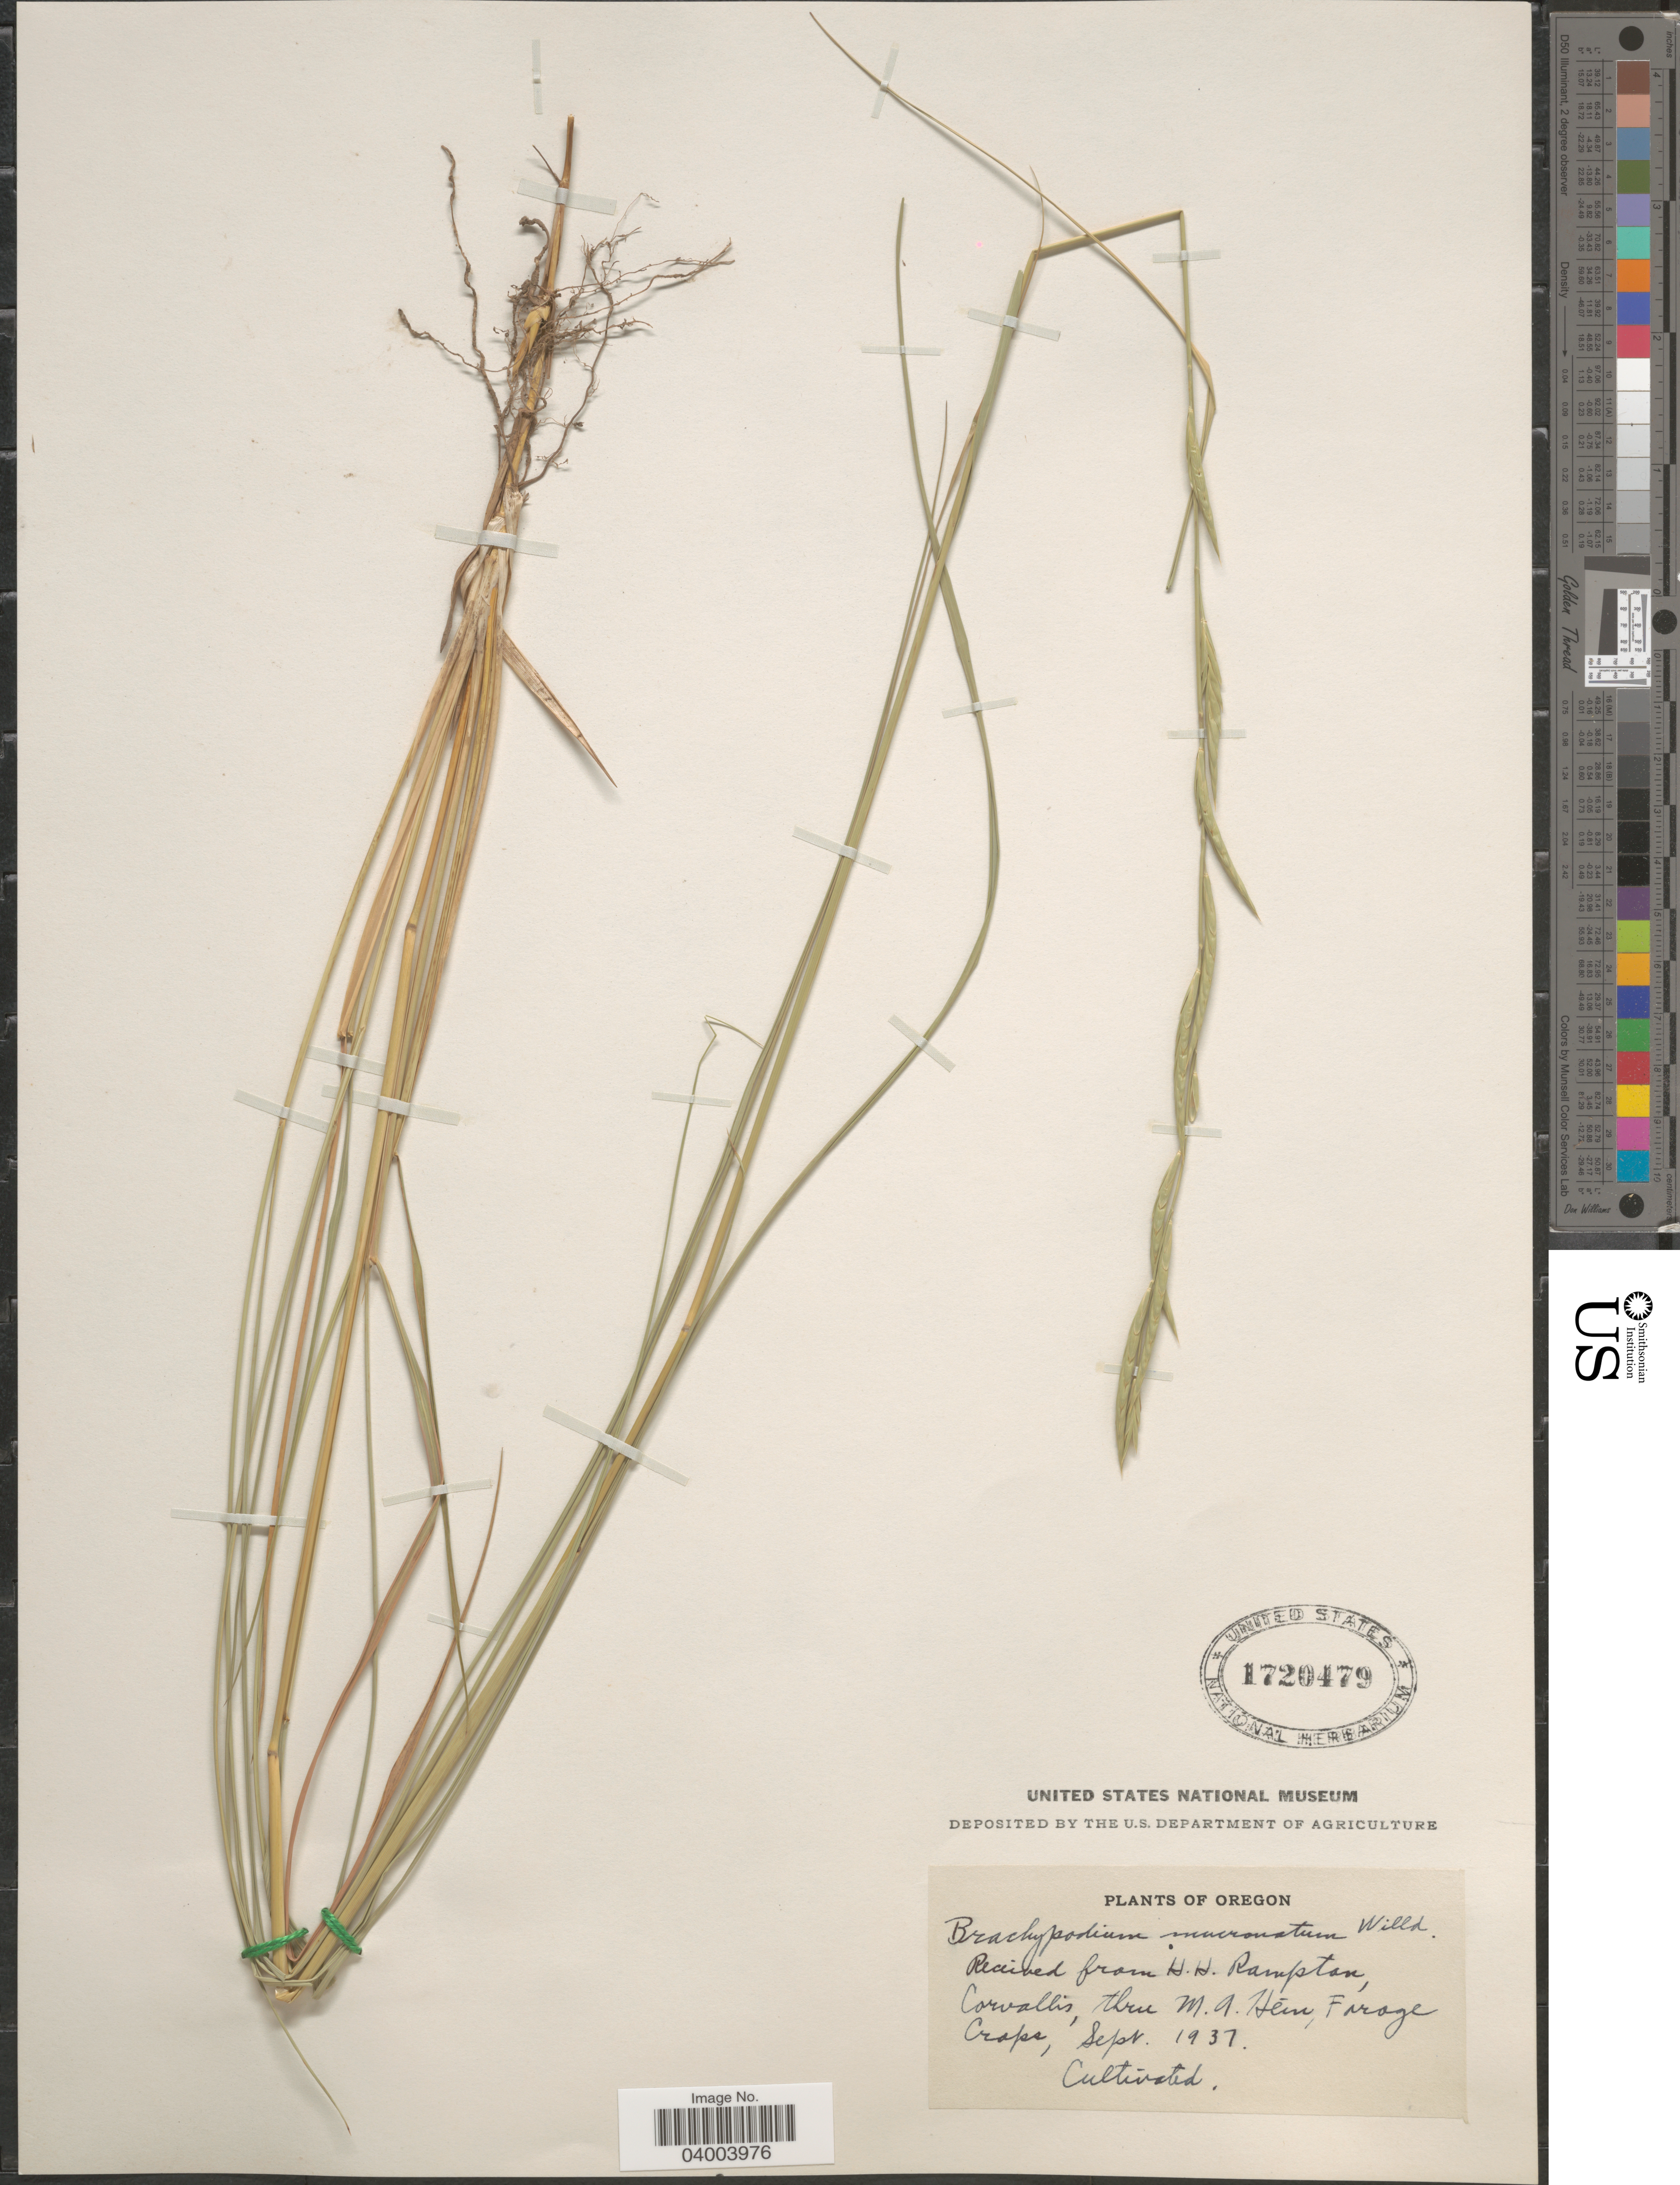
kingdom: Plantae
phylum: Tracheophyta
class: Liliopsida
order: Poales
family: Poaceae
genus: Brachypodium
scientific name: Brachypodium mucronatum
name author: Willk.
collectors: H. Rampton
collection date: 1937-09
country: United States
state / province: Oregon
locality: Corvallis.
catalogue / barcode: US 1720479